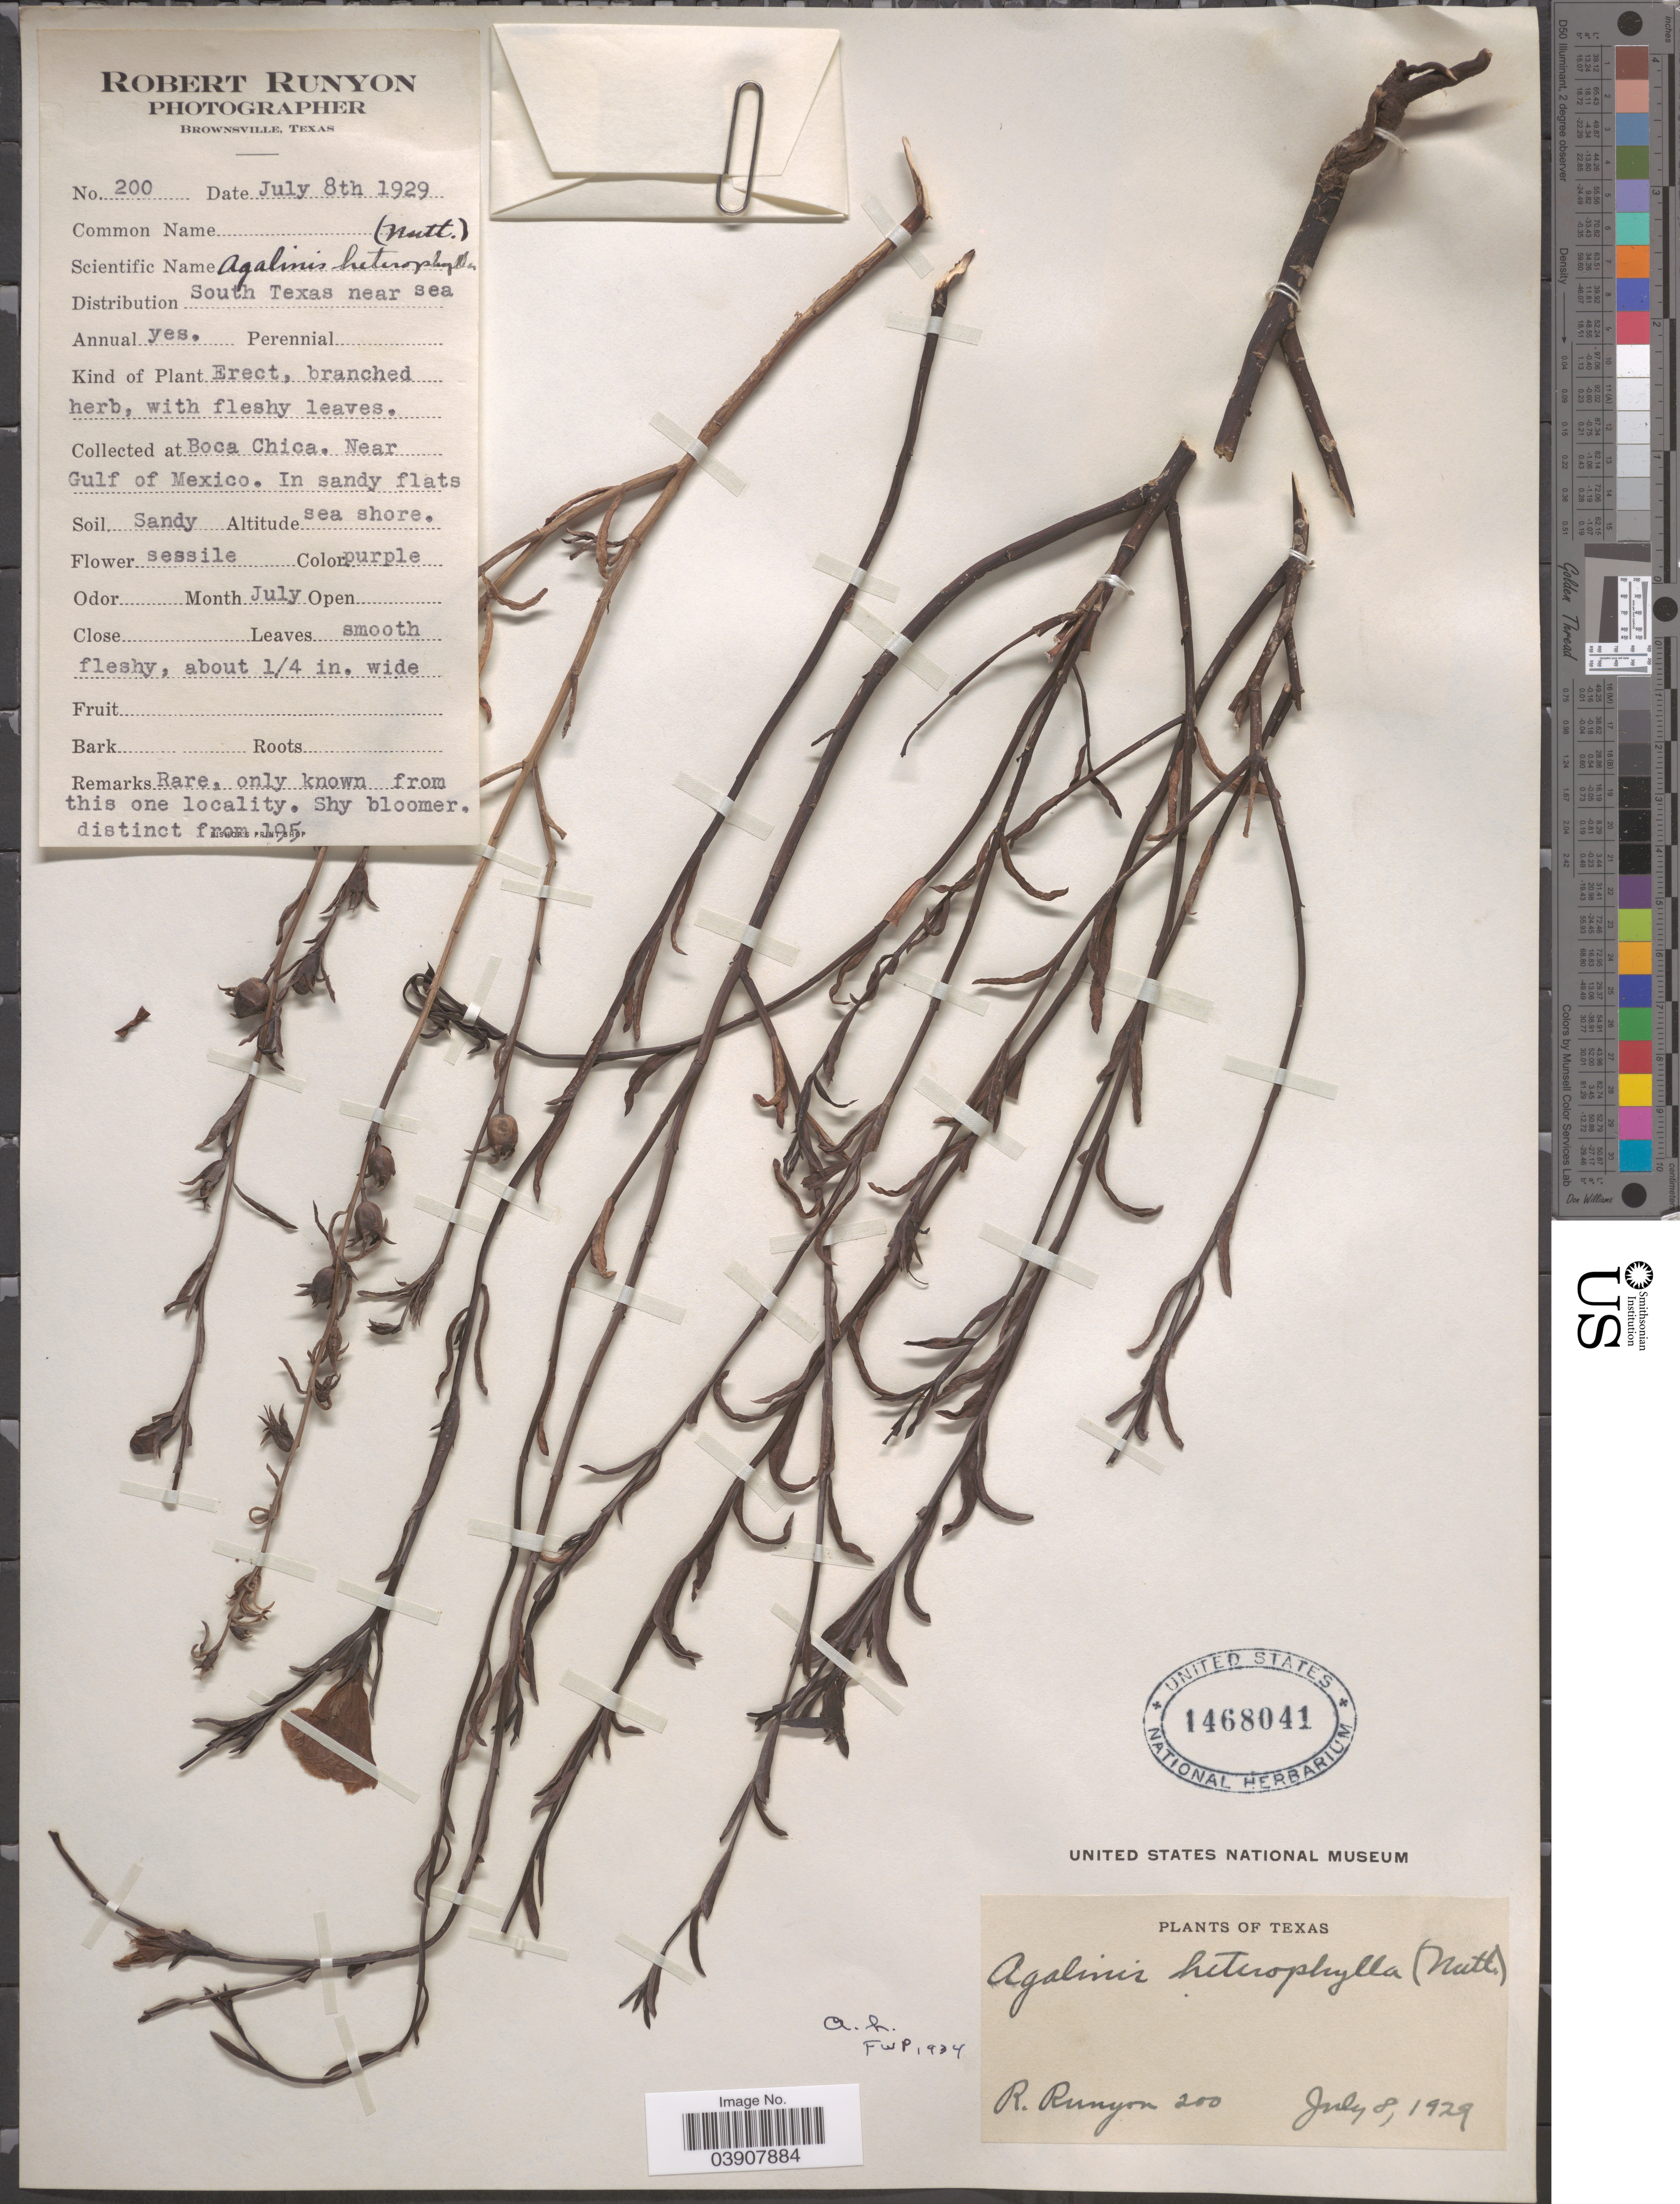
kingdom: Plantae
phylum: Tracheophyta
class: Magnoliopsida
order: Lamiales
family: Orobanchaceae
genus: Agalinis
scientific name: Agalinis heterophylla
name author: (Nutt.) Small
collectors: R. Runyon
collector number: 200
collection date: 1929-07-08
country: United States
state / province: Texas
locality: South Texas near sea. Boca Chica. Near Gulf of Mexico.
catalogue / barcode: US 1468041